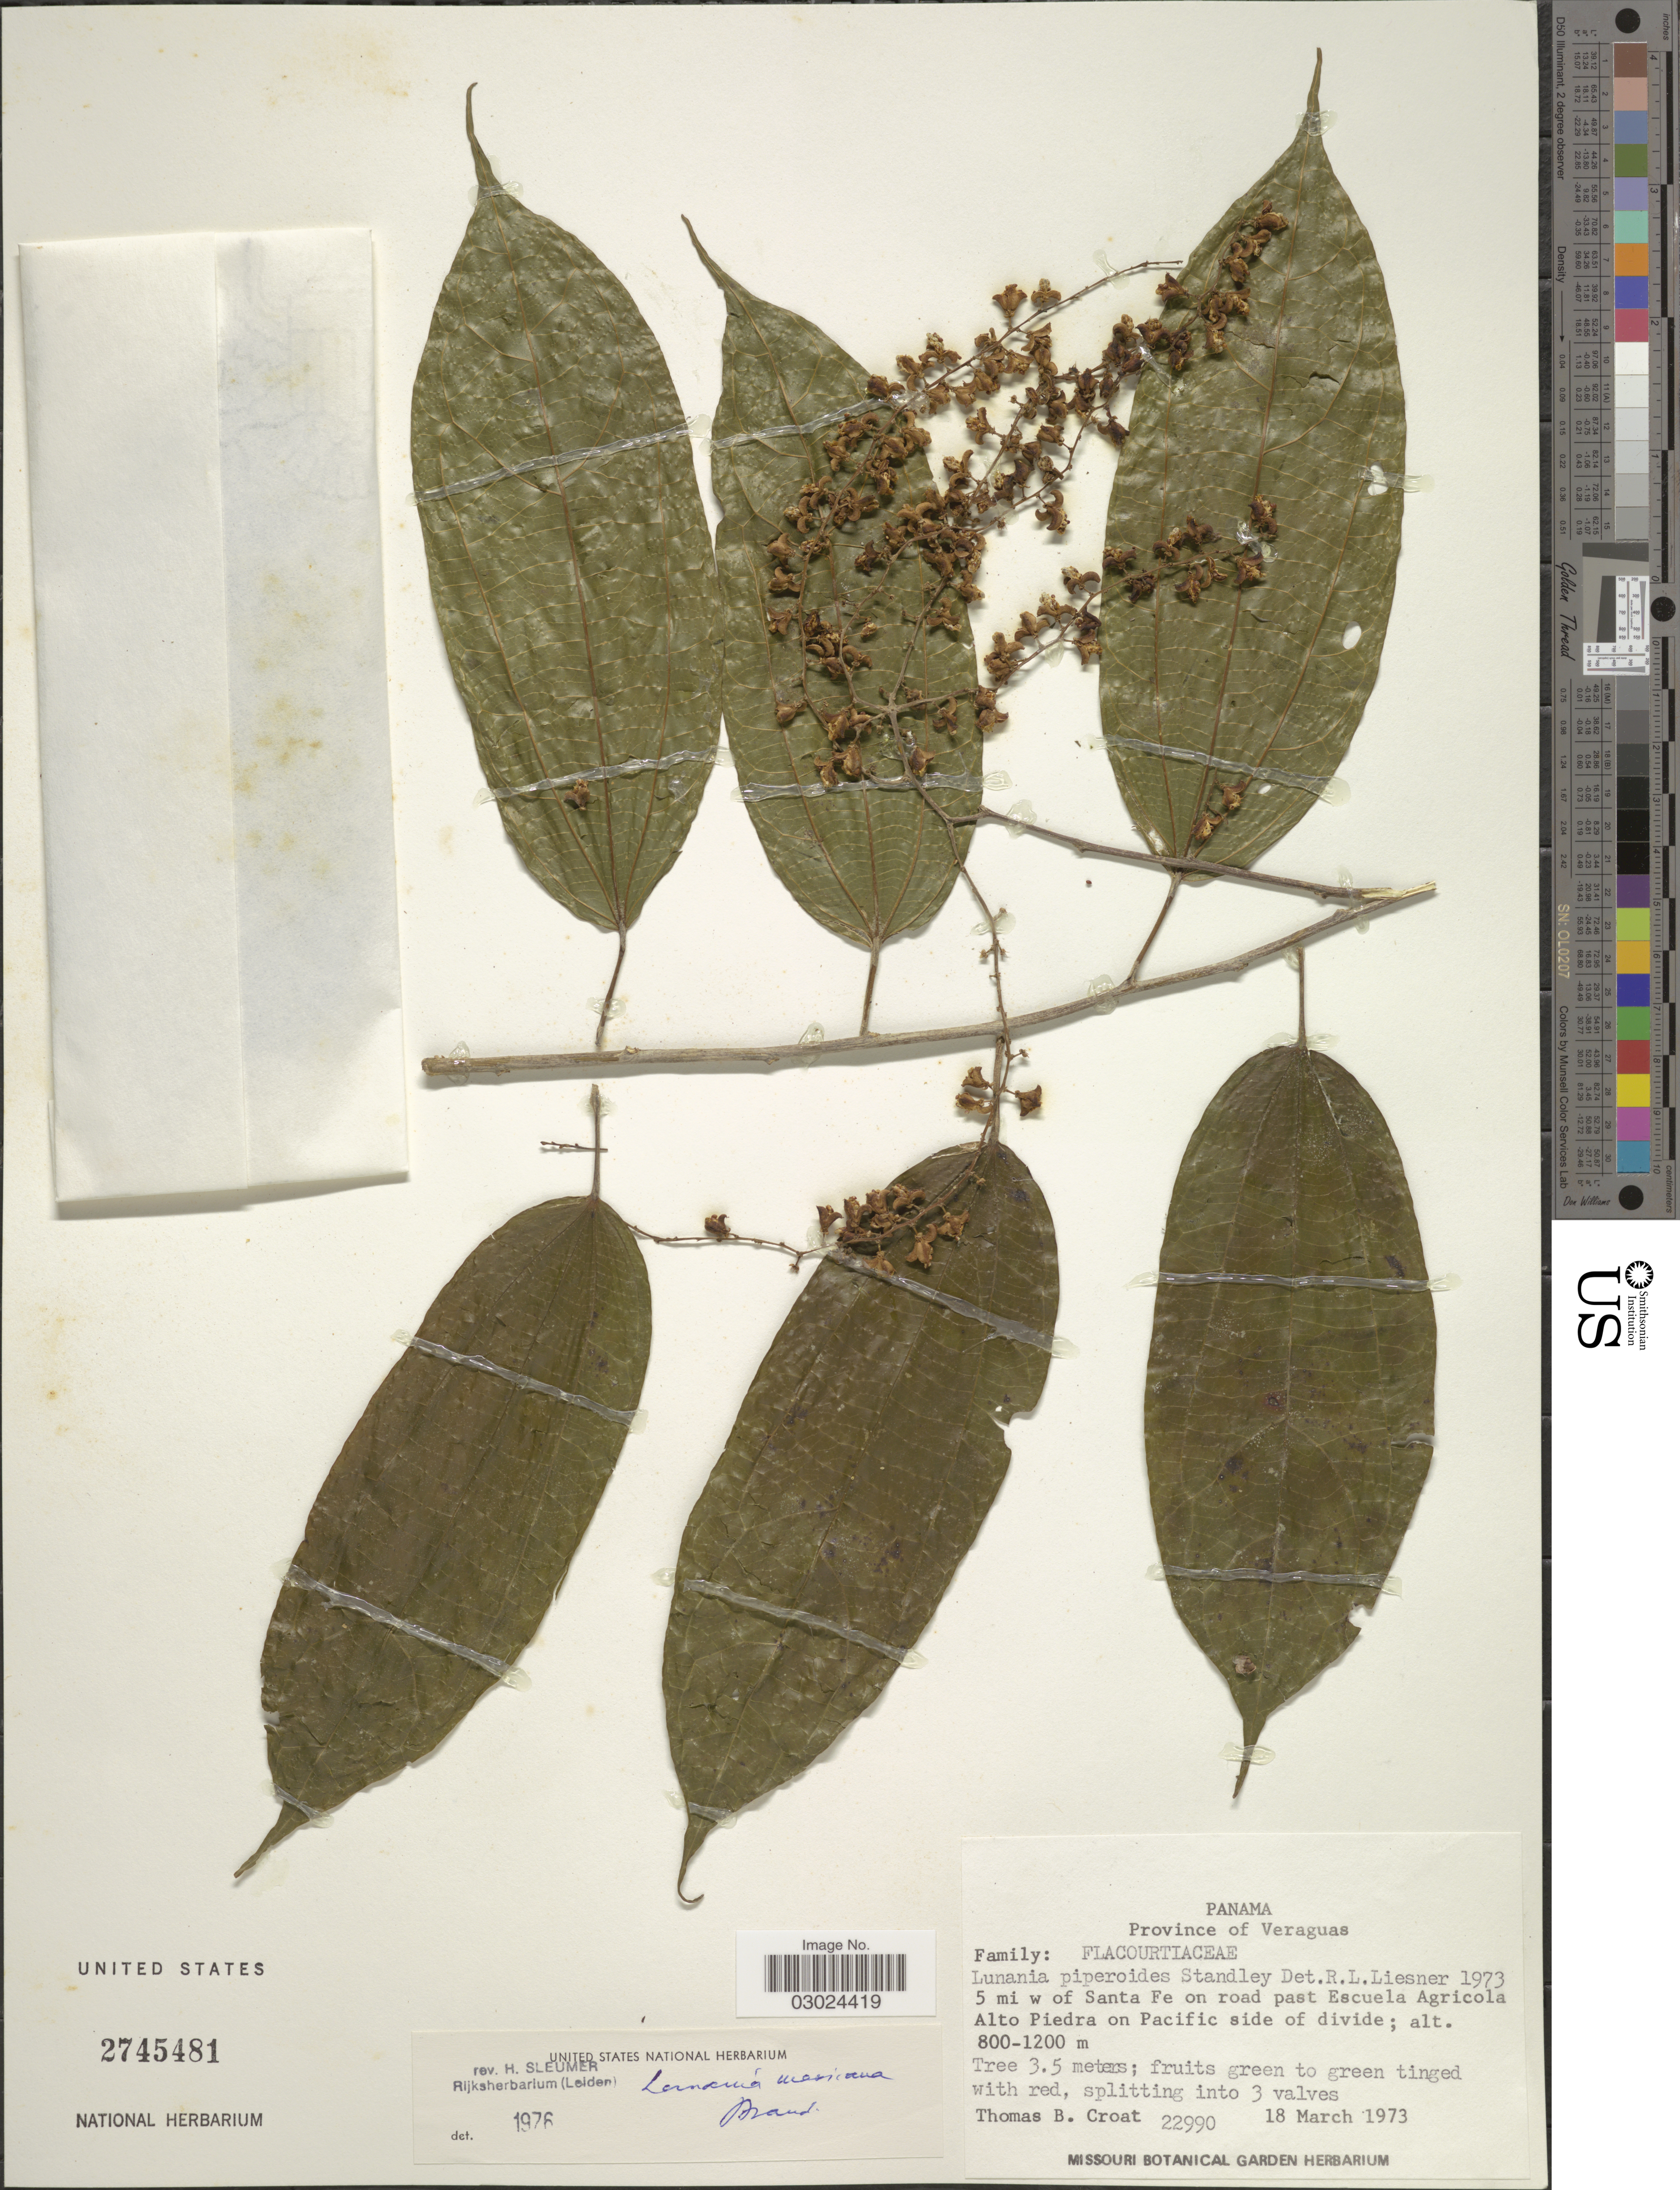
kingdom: Plantae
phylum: Tracheophyta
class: Magnoliopsida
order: Malpighiales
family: Salicaceae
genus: Lunania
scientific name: Lunania mexicana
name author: Brandegee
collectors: T. B. Croat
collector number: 22990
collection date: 1973-03-18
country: Panama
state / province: Veraguas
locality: Province of Veraguas. 5 mi w of Santa Fe on road past Escuela Agricola Alto Piedra on Pacific side of divide.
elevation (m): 800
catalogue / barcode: US 2745481